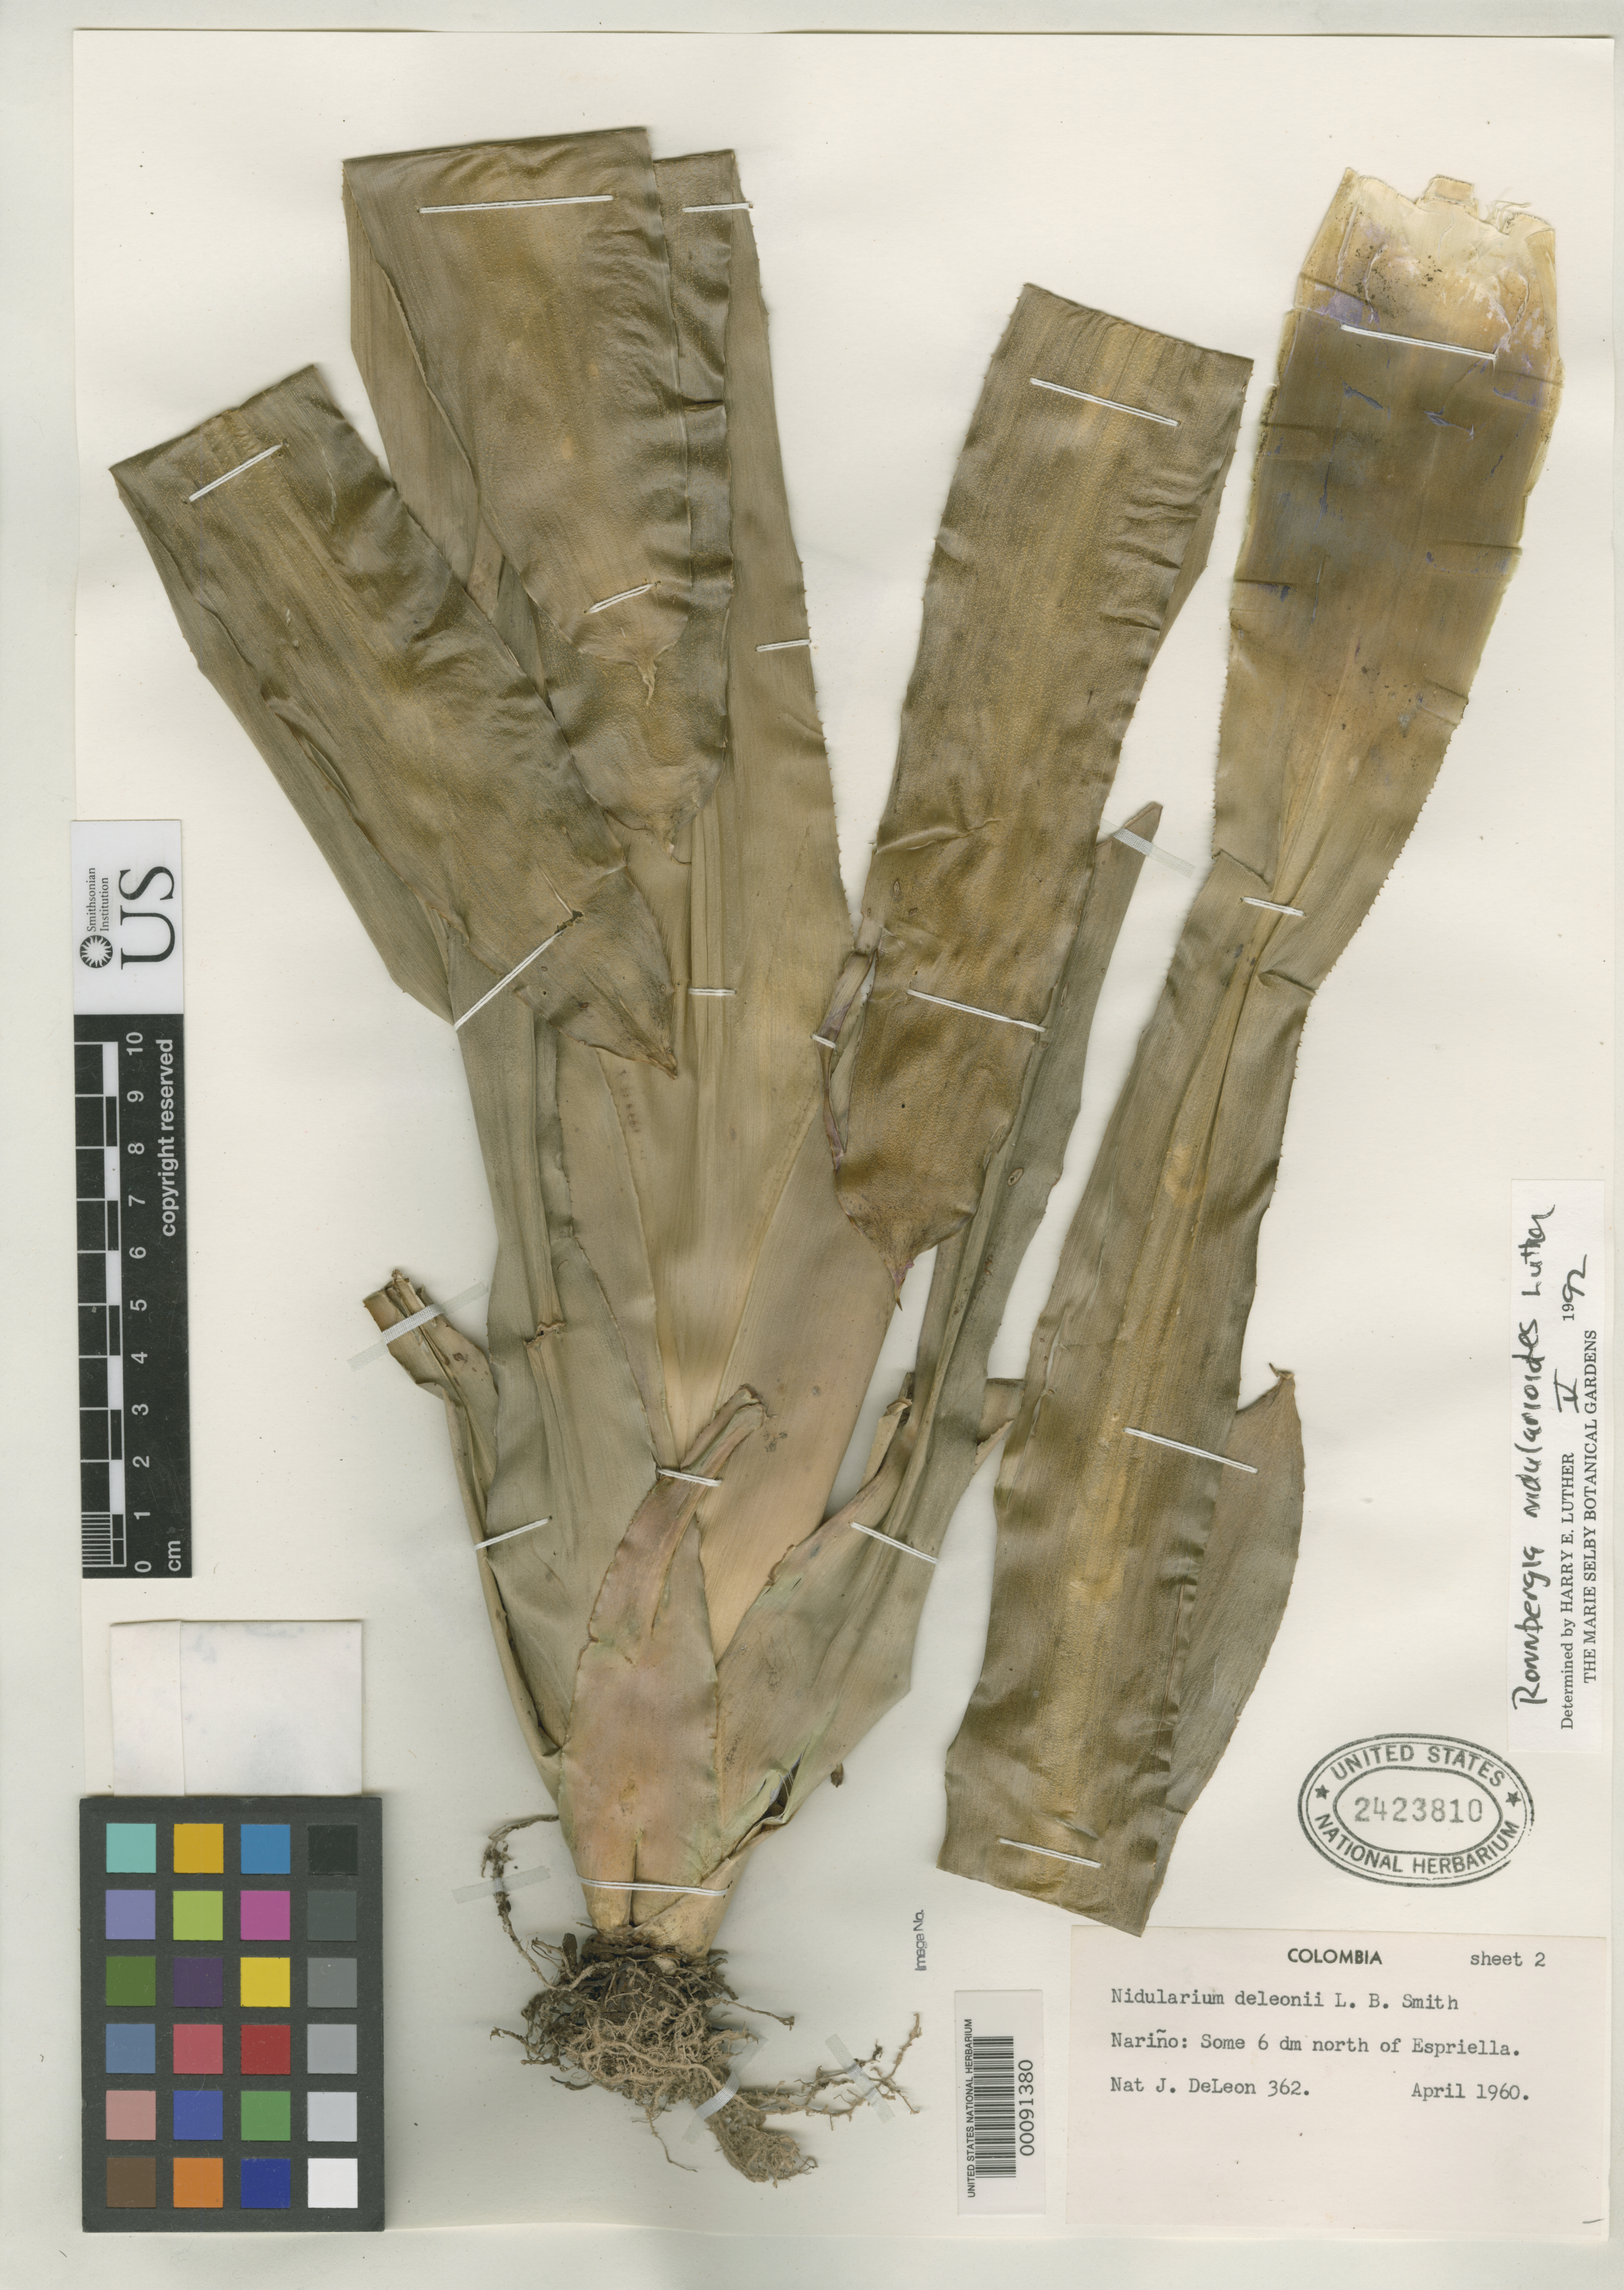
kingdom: Plantae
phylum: Tracheophyta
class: Liliopsida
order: Poales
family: Bromeliaceae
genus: Nidularium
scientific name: Nidularium deleonii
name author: L.B. Sm.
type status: Holotype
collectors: N. J. DeLeon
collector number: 362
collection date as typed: Apr 1960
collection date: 1960-04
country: Colombia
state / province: Nariño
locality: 6 km. N of Espriella.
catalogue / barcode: US 2423810